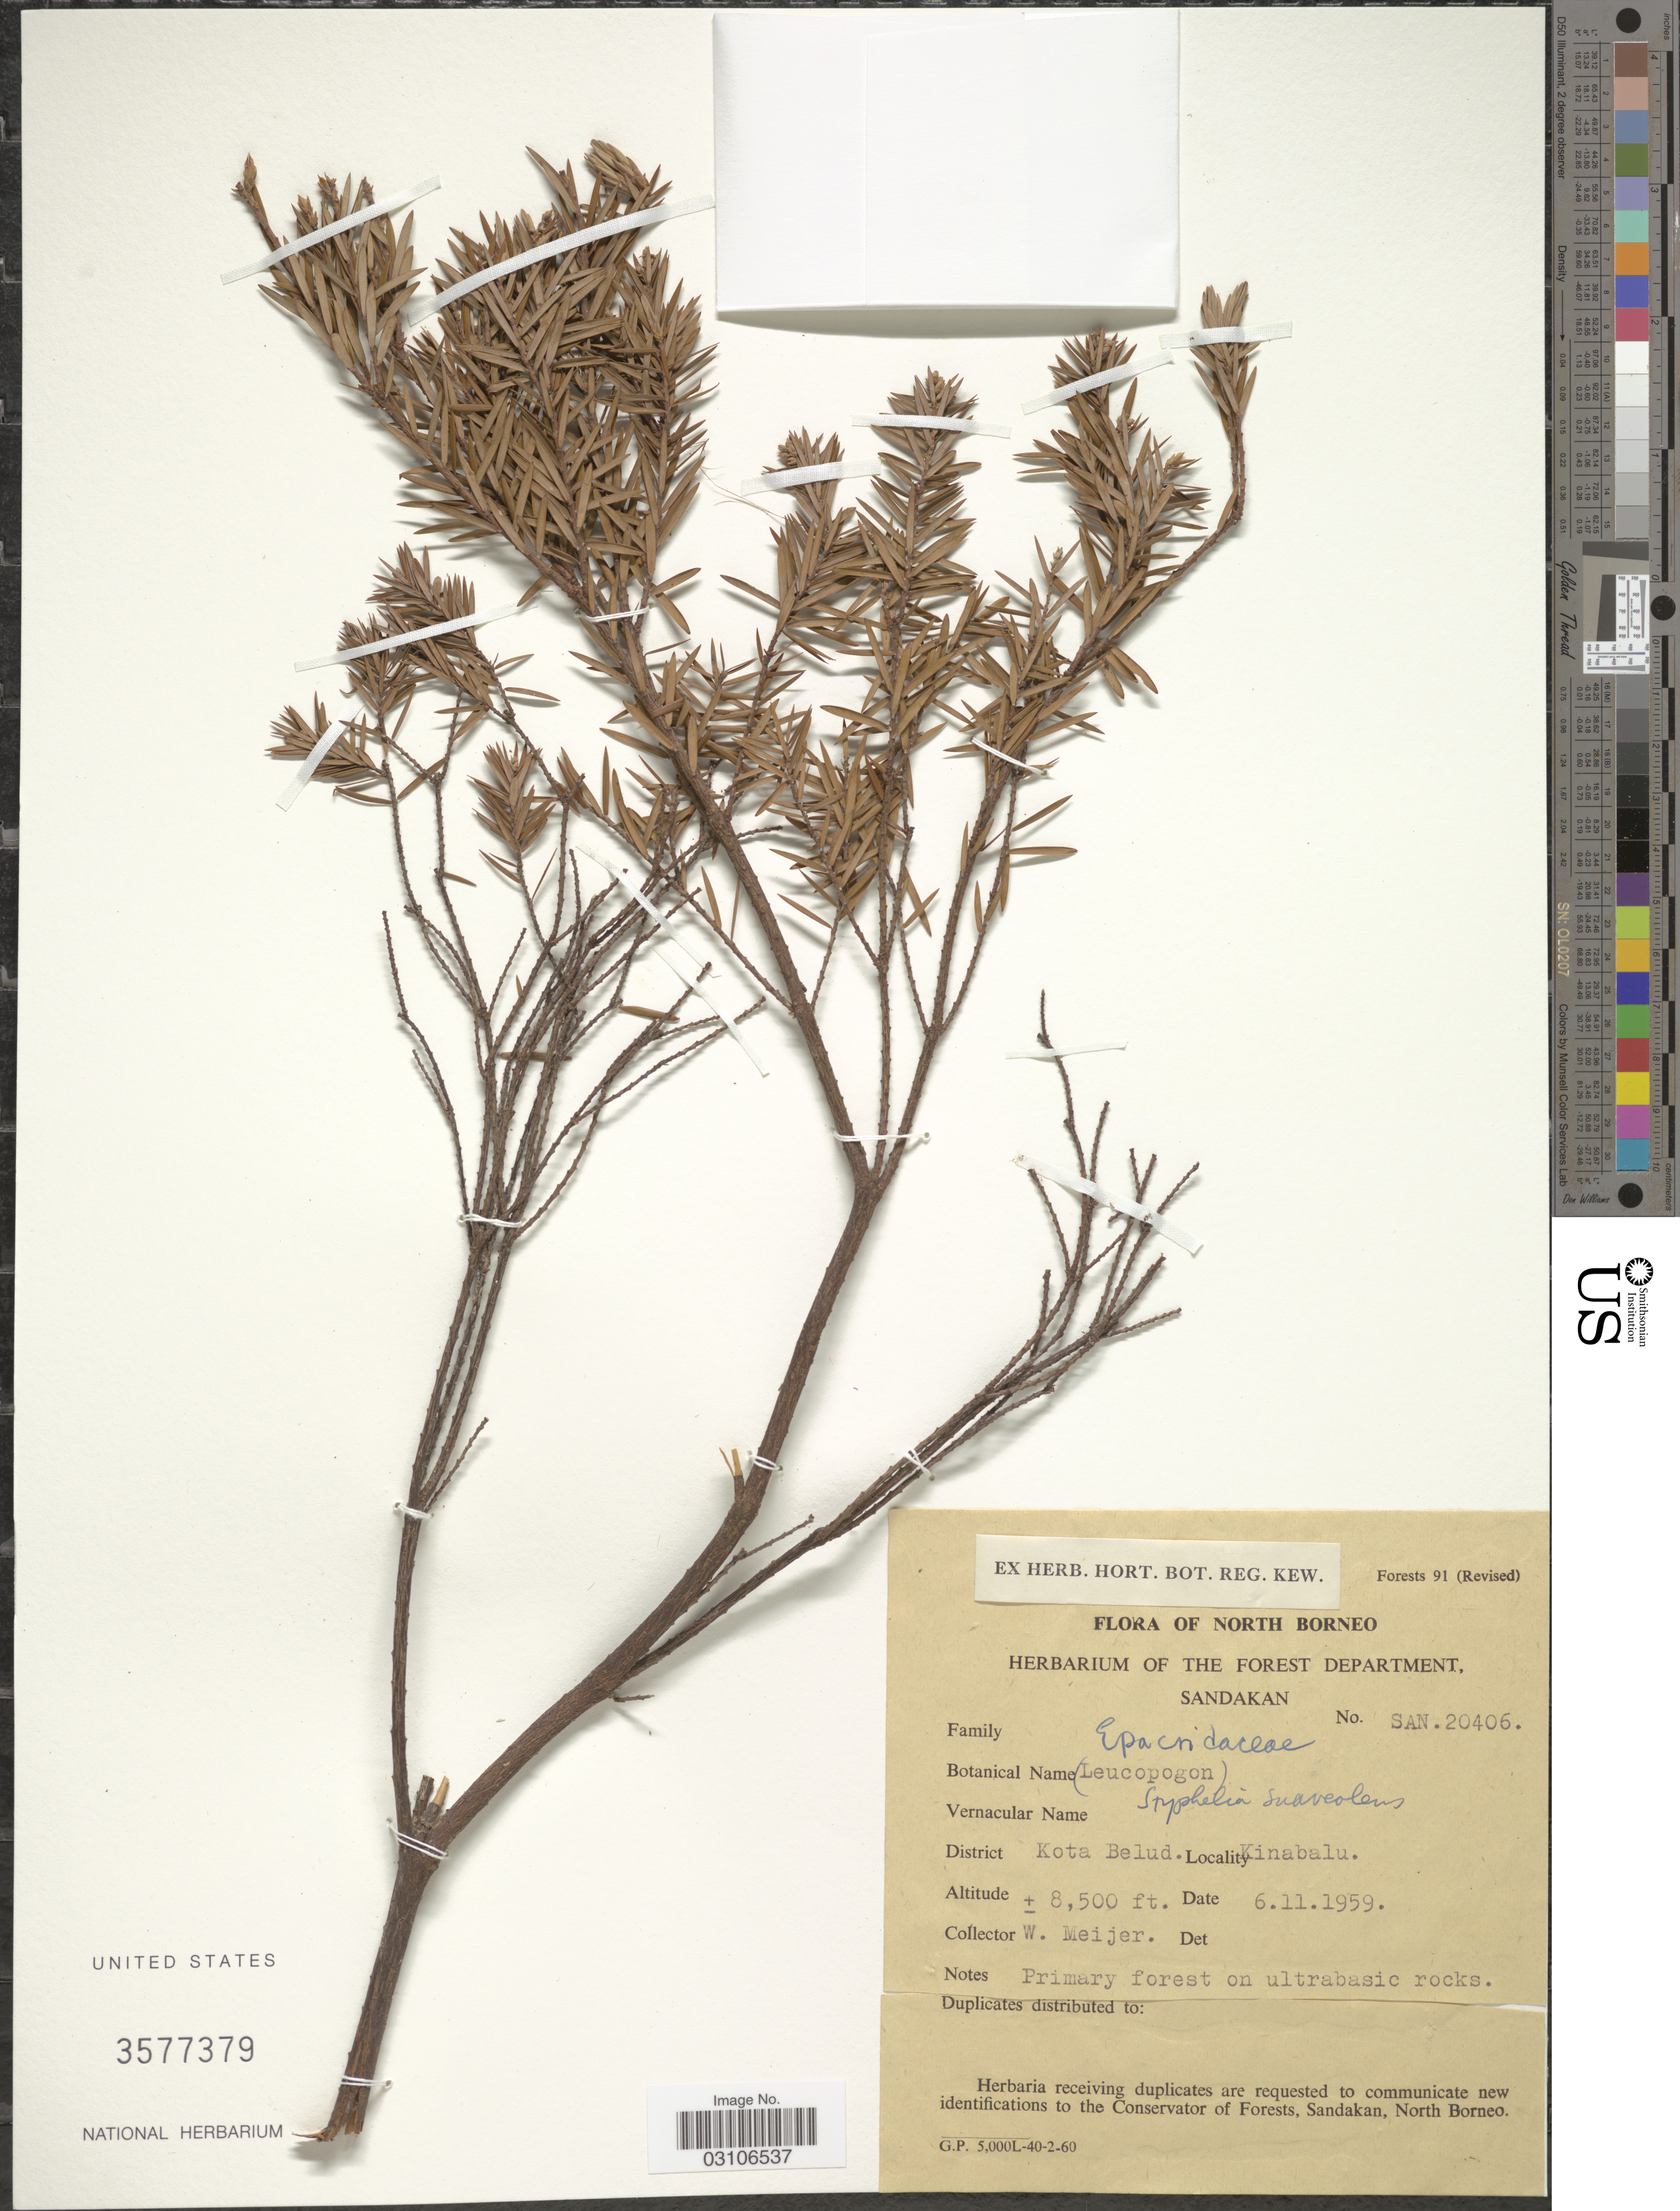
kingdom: Plantae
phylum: Tracheophyta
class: Magnoliopsida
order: Ericales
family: Ericaceae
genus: Styphelia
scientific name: Styphelia suaveolens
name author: (Hook. f.) Warb. ex P. Sarasin & Sarasin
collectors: W. Meijer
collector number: SAN20406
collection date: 1959-11-06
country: Malaysia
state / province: Sabah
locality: North Borneo. District Kota Belud. Kinabalu.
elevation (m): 2591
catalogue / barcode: US 3577379